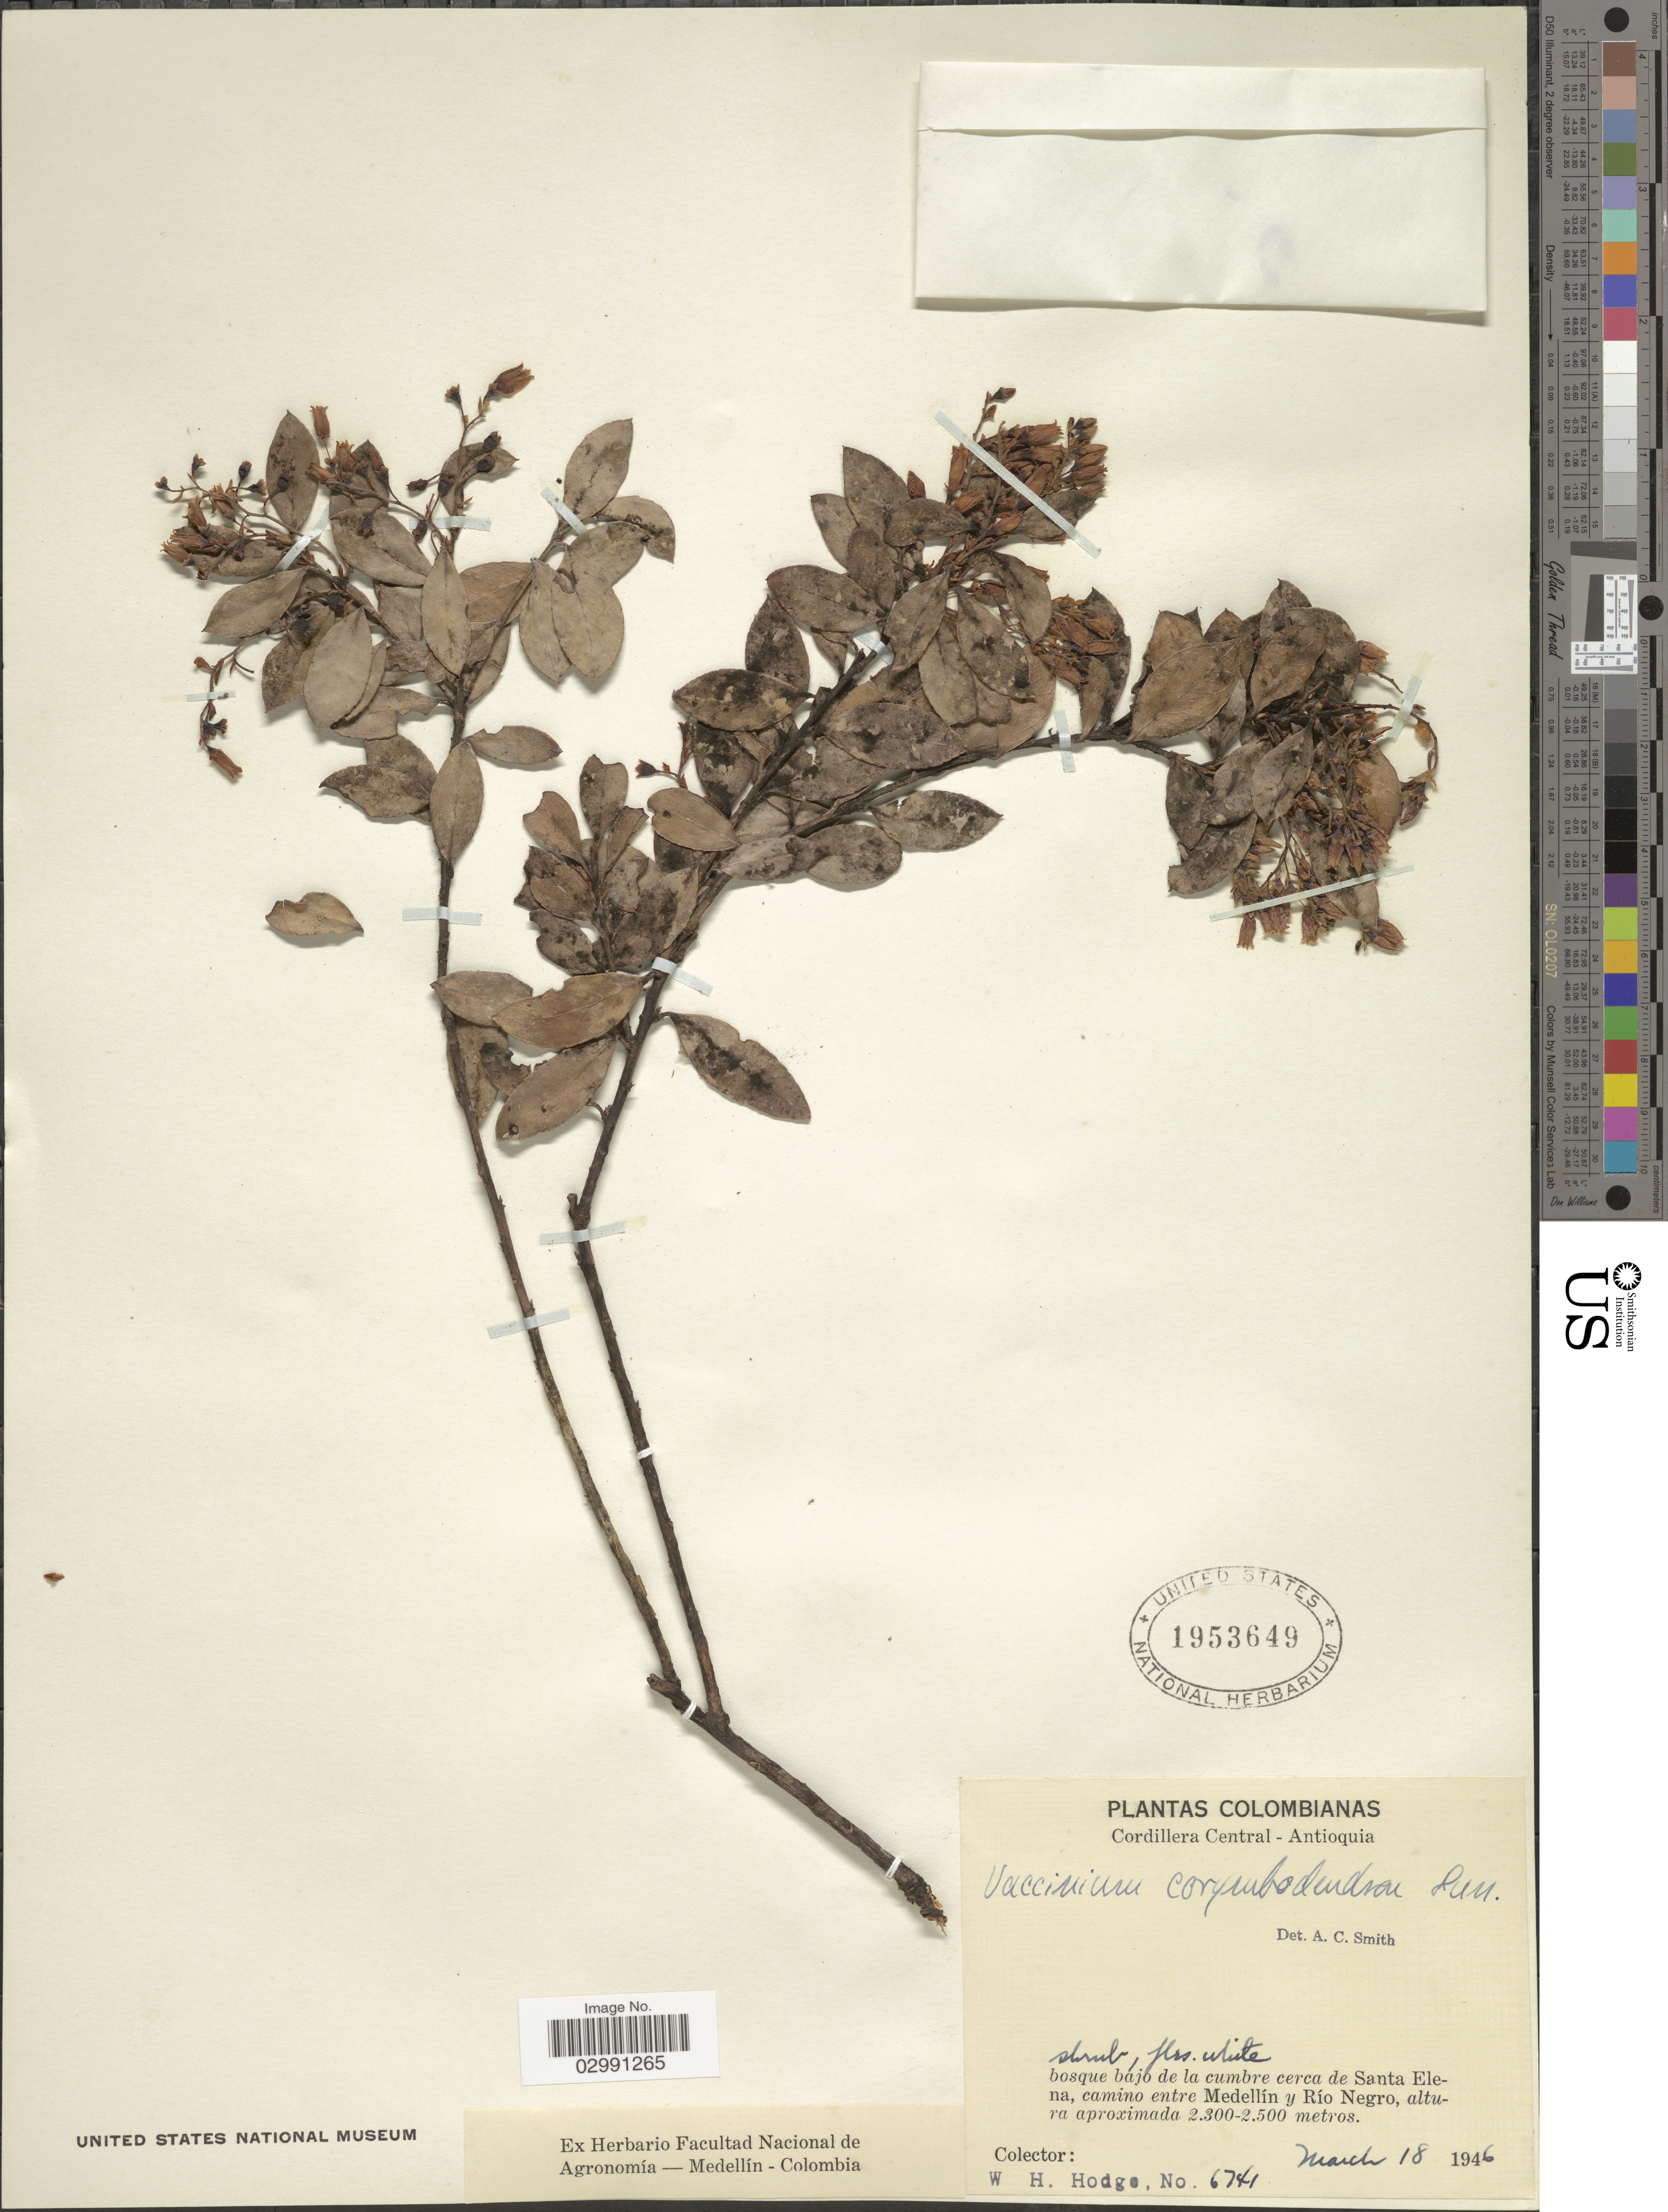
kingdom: Plantae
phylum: Tracheophyta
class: Magnoliopsida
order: Ericales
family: Ericaceae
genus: Vaccinium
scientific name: Vaccinium corymbodendron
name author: Dunal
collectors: W. Hodge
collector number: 6741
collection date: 1946-03-18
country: Colombia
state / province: Antioquia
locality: Cordillera Central. Bosque bajo de la cumbre de Santa Elena, camino entre Medellín y Río Negro.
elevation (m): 2300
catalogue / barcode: US 1953649